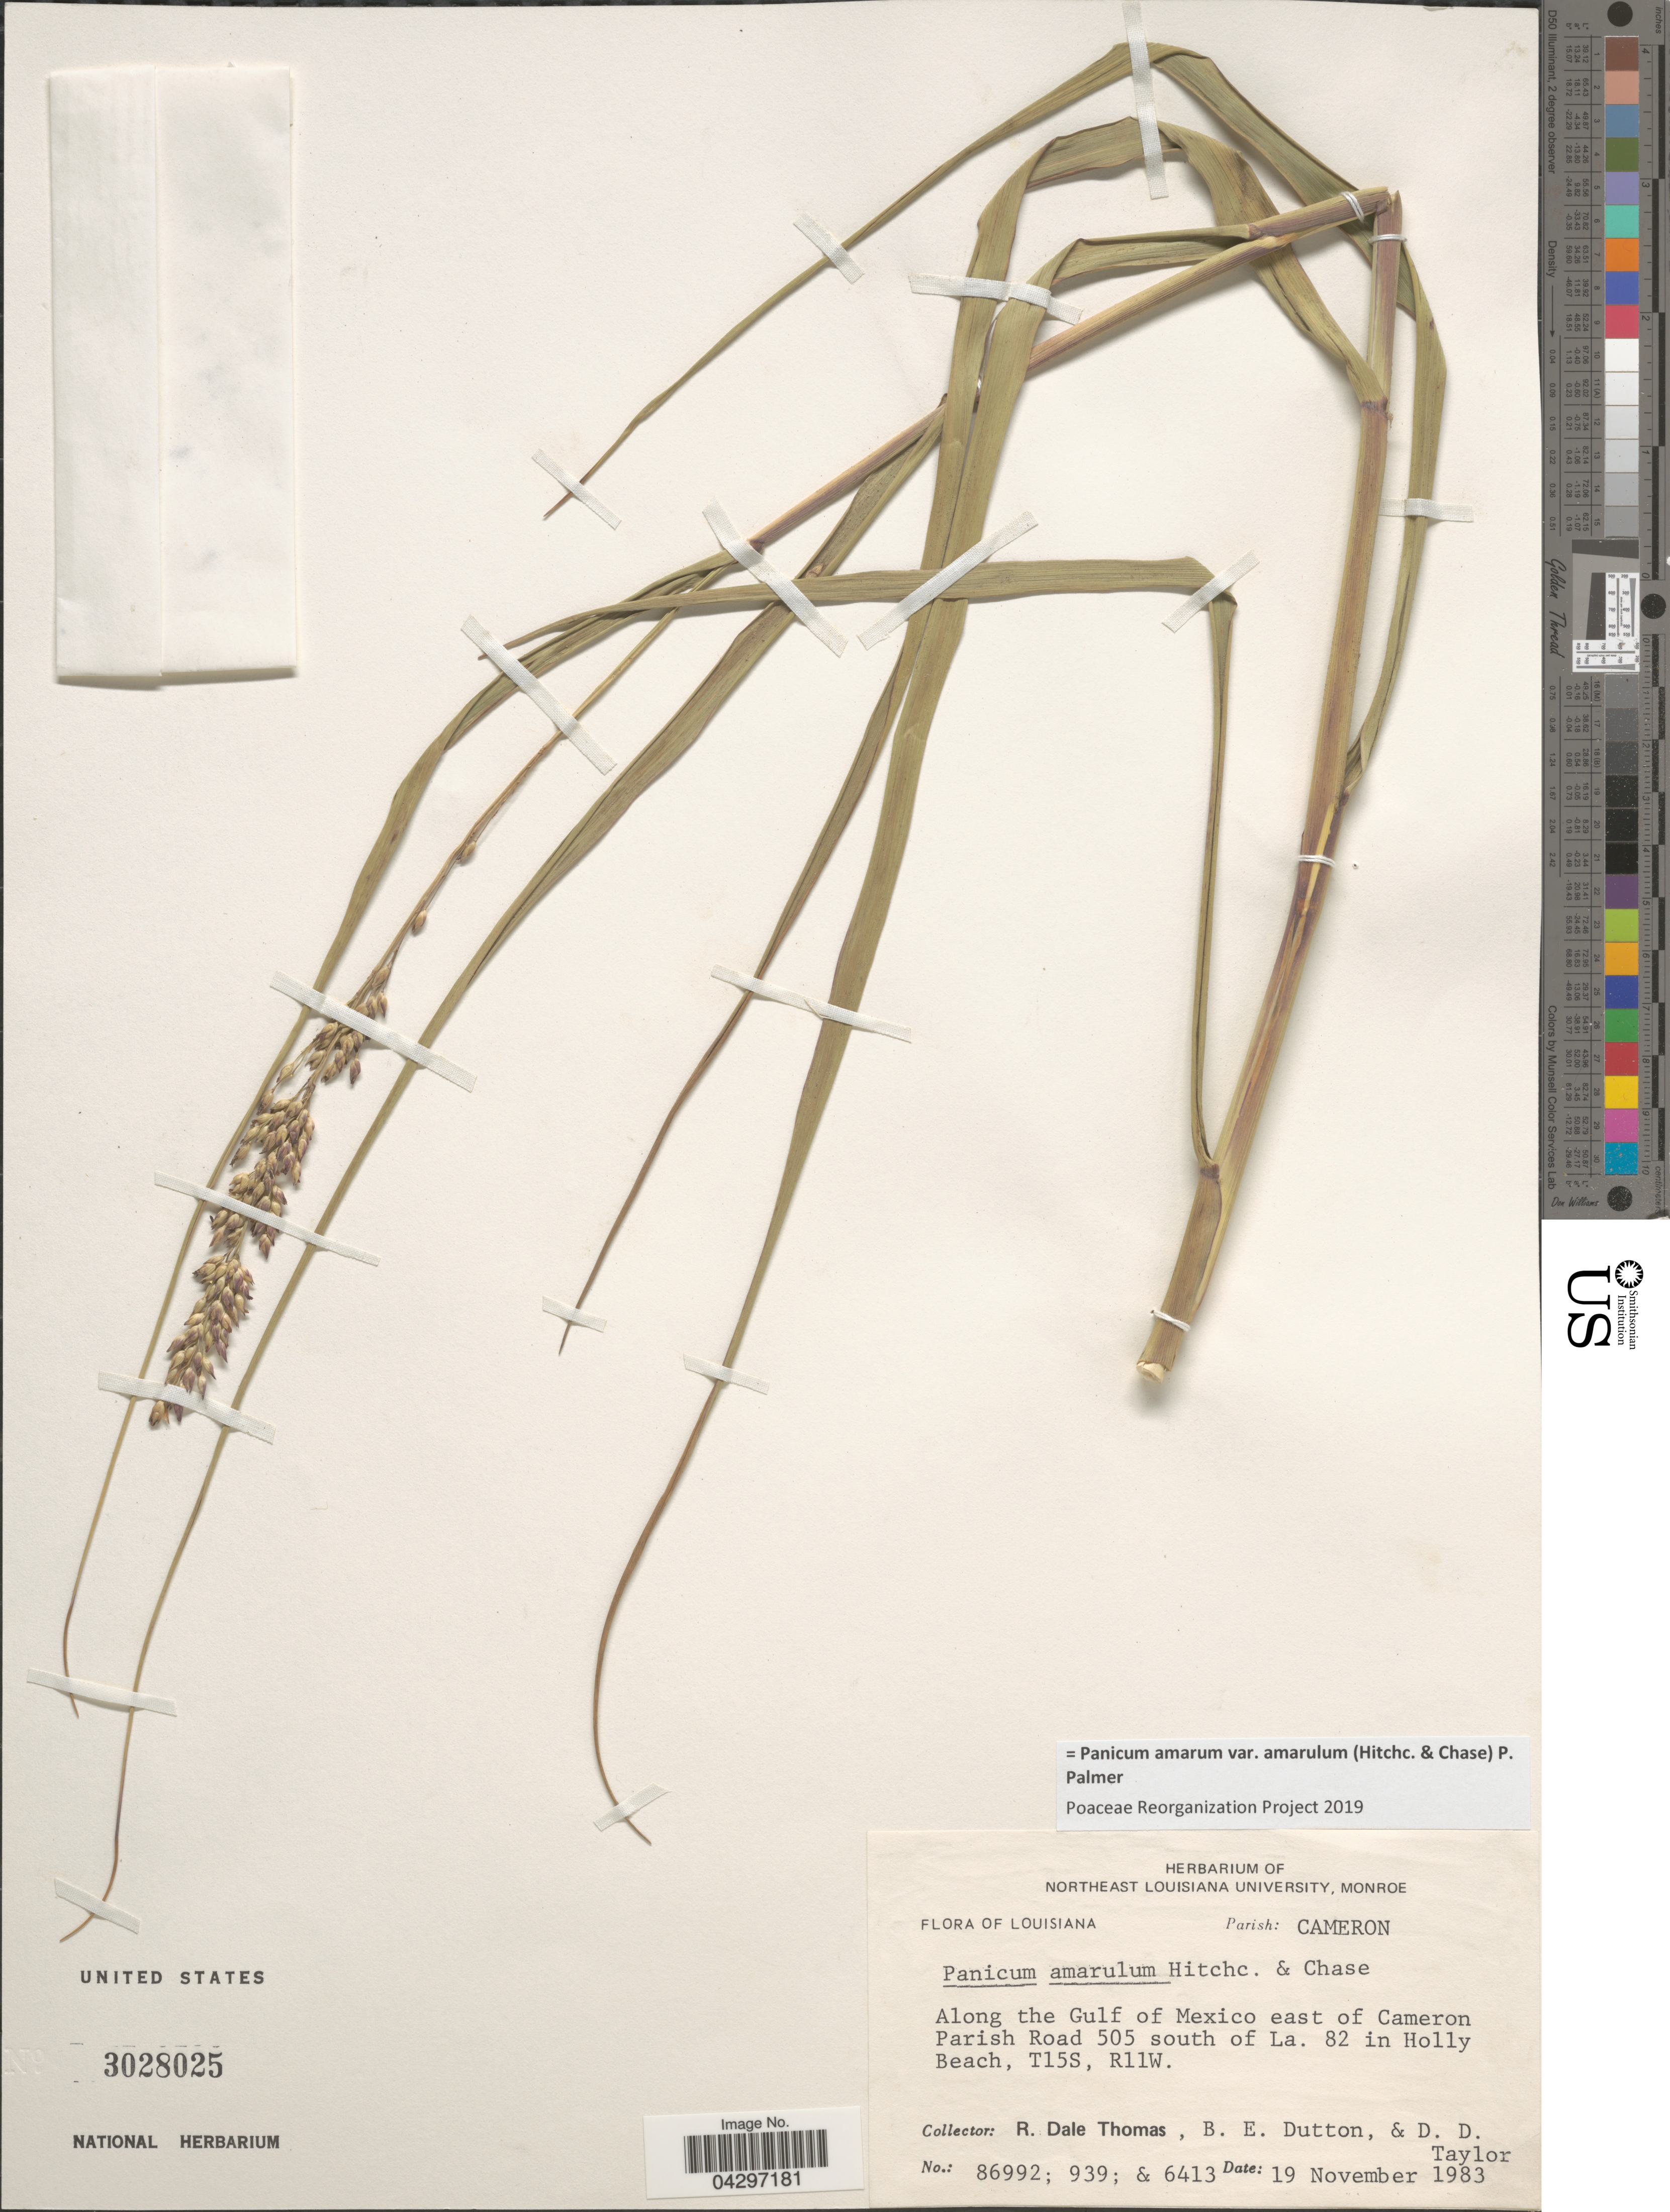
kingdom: Plantae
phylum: Tracheophyta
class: Liliopsida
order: Poales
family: Poaceae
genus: Panicum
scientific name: Panicum amarum var. amarulum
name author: (Hitchc. & Chase) Freckmann & Lelong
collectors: R. Thomas, B. Dutton & D. Taylor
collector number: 86992/939/643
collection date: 1983-11-19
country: United States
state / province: Louisiana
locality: Parish: Cameron. Along the Gulf of Mexico east of Cameron Parish Road 505 south of La. 82 in Holly Beach, T15S, R11W.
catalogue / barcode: US 3028025